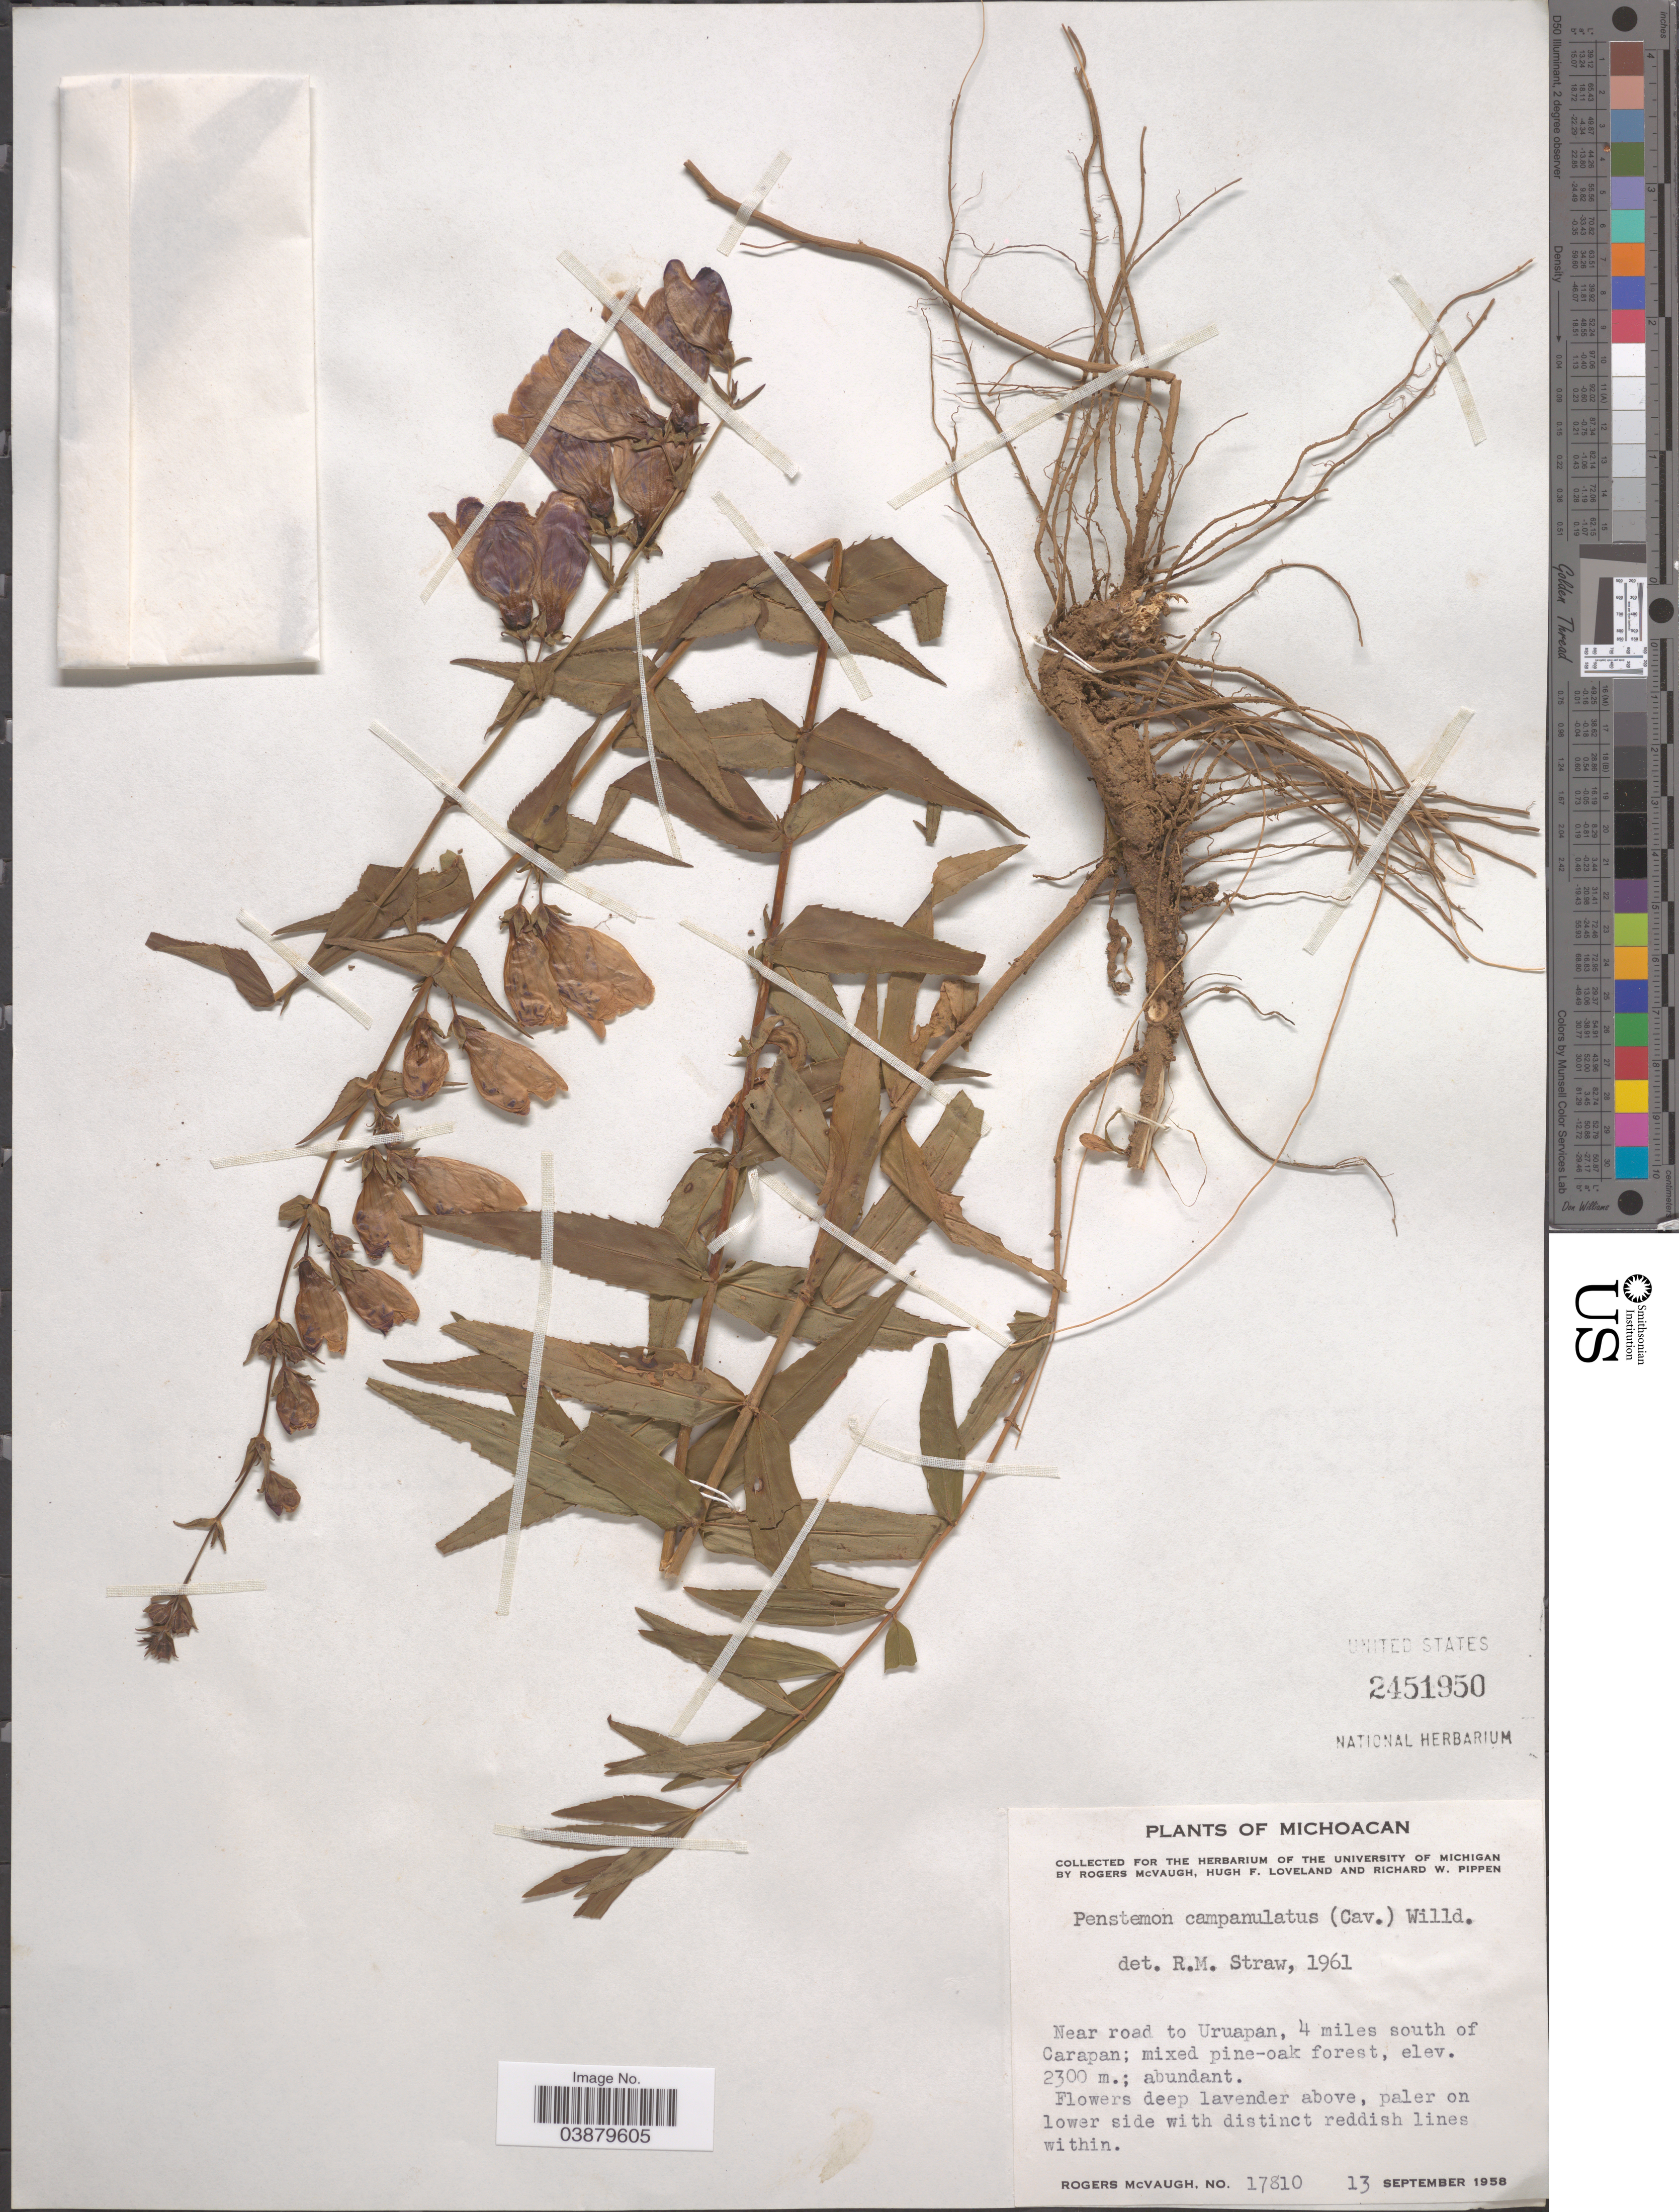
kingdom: Plantae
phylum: Tracheophyta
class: Magnoliopsida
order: Lamiales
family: Plantaginaceae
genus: Penstemon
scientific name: Penstemon campanulatus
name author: (Cav.) Willd.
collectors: R. McVaugh & R. W. Pippen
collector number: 17810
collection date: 1958-09-13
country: Mexico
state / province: Michoacán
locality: Near road to Uruapan, 4 miles south of Carapan.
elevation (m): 2300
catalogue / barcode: US 2451950